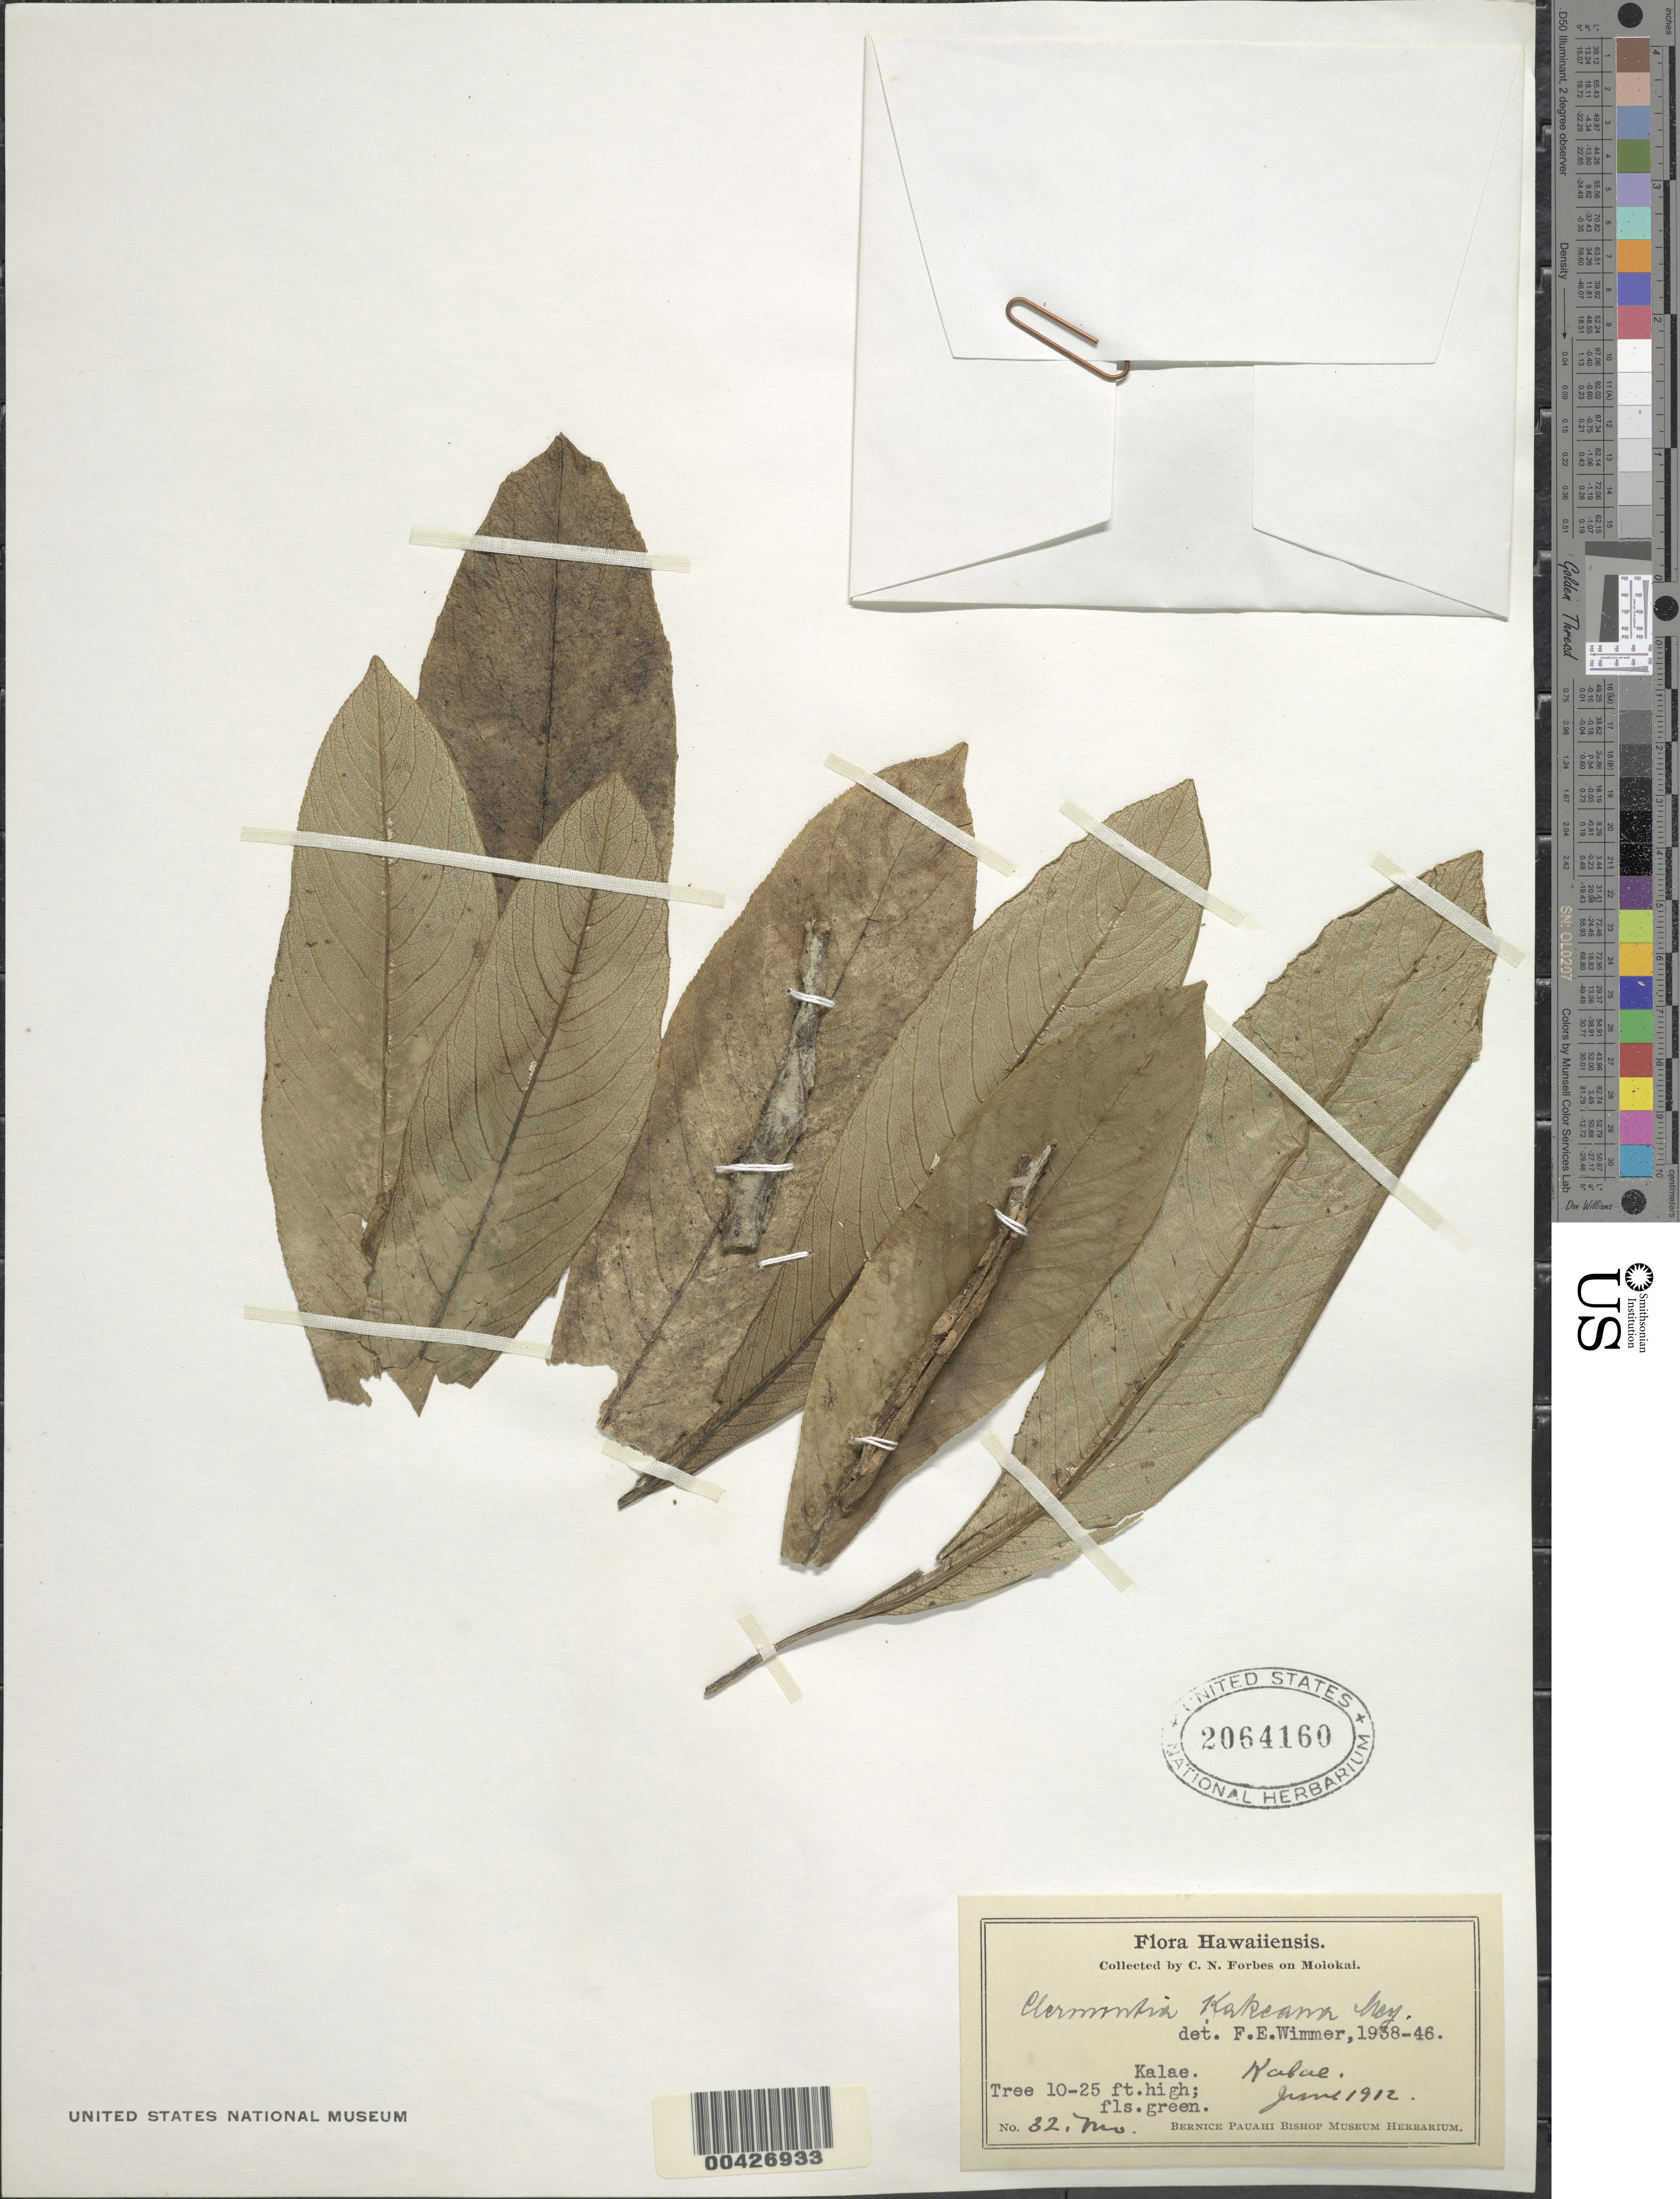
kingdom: Plantae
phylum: Tracheophyta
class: Magnoliopsida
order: Asterales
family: Campanulaceae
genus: Clermontia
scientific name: Clermontia kakeana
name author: Meyen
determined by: Wimmer, F. E.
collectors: C. N. Forbes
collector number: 32.Mo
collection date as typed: Jun 1912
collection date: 1912-06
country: United States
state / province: Hawaii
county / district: Maui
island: Moloka'i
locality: Kabue, Kala'e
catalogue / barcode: US 2064160